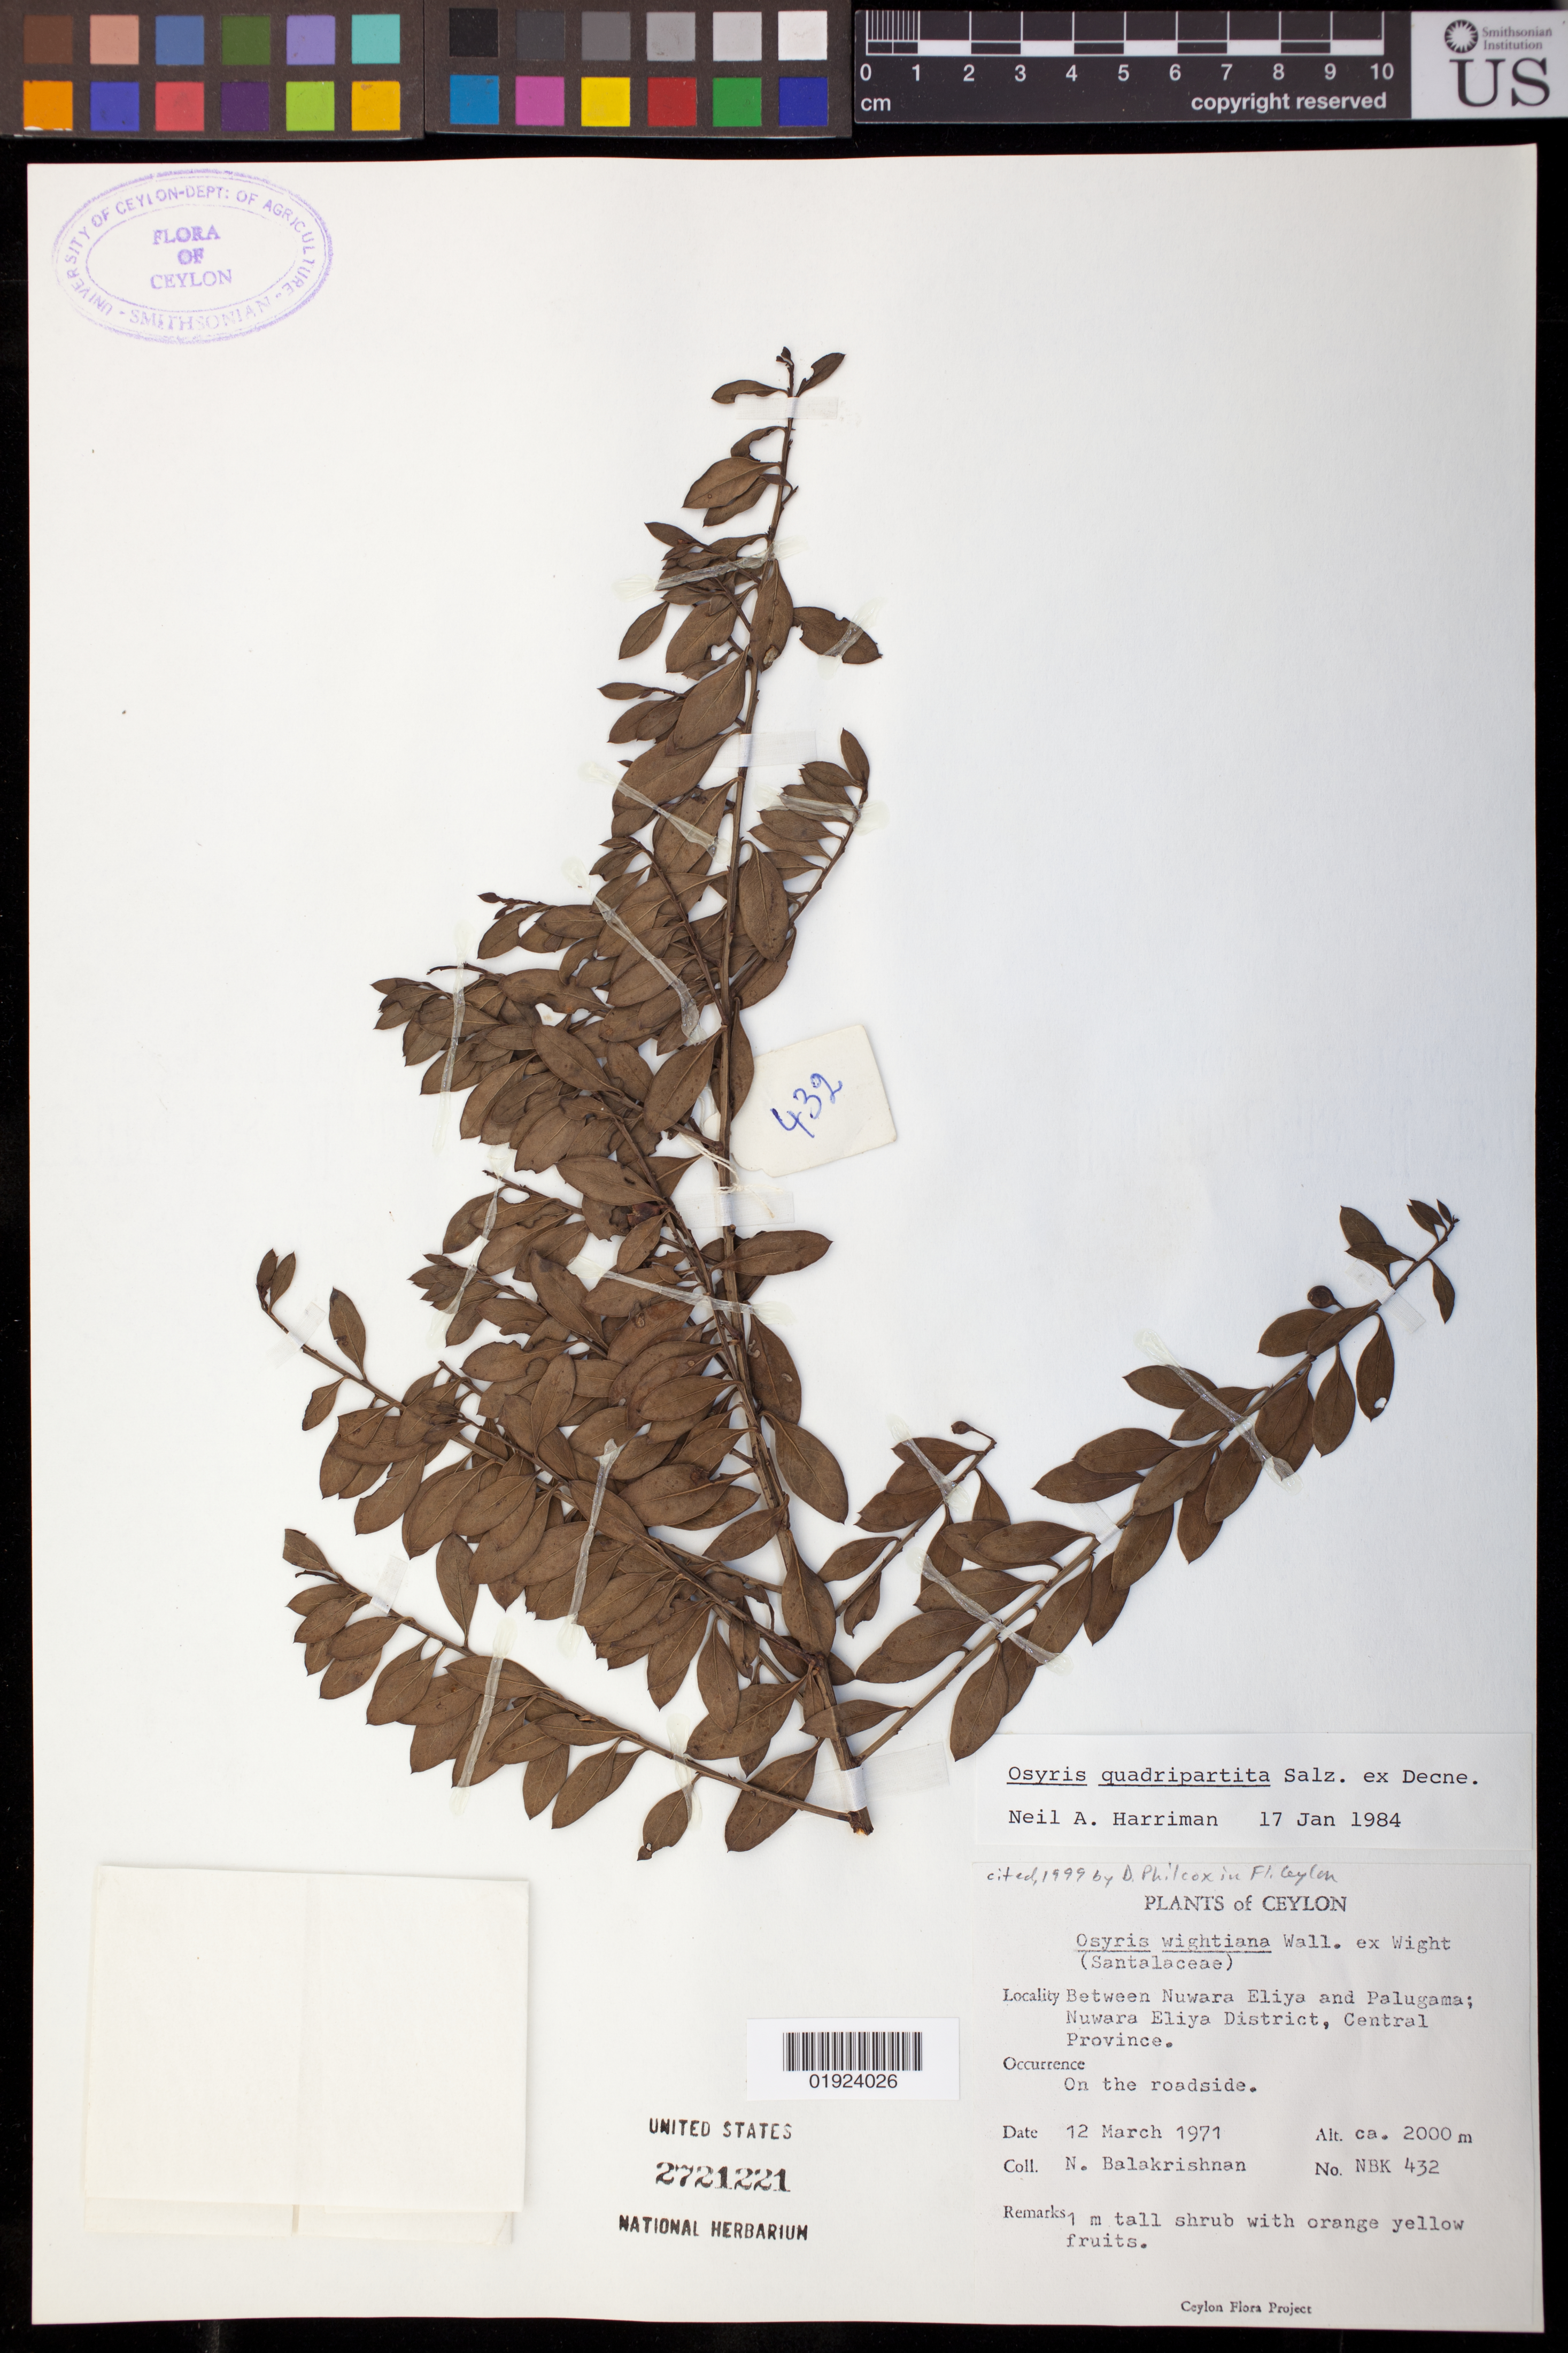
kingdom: Plantae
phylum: Tracheophyta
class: Magnoliopsida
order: Santalales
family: Santalaceae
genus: Osyris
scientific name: Osyris wightiana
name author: Wall. ex Wight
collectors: N. Balakrishnan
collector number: NBK432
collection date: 1971-03-12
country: Sri Lanka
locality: Between Nuwara Eliya and Palugama: Nuwara Eliya District, Central Province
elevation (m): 2000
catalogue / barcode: US 2721221